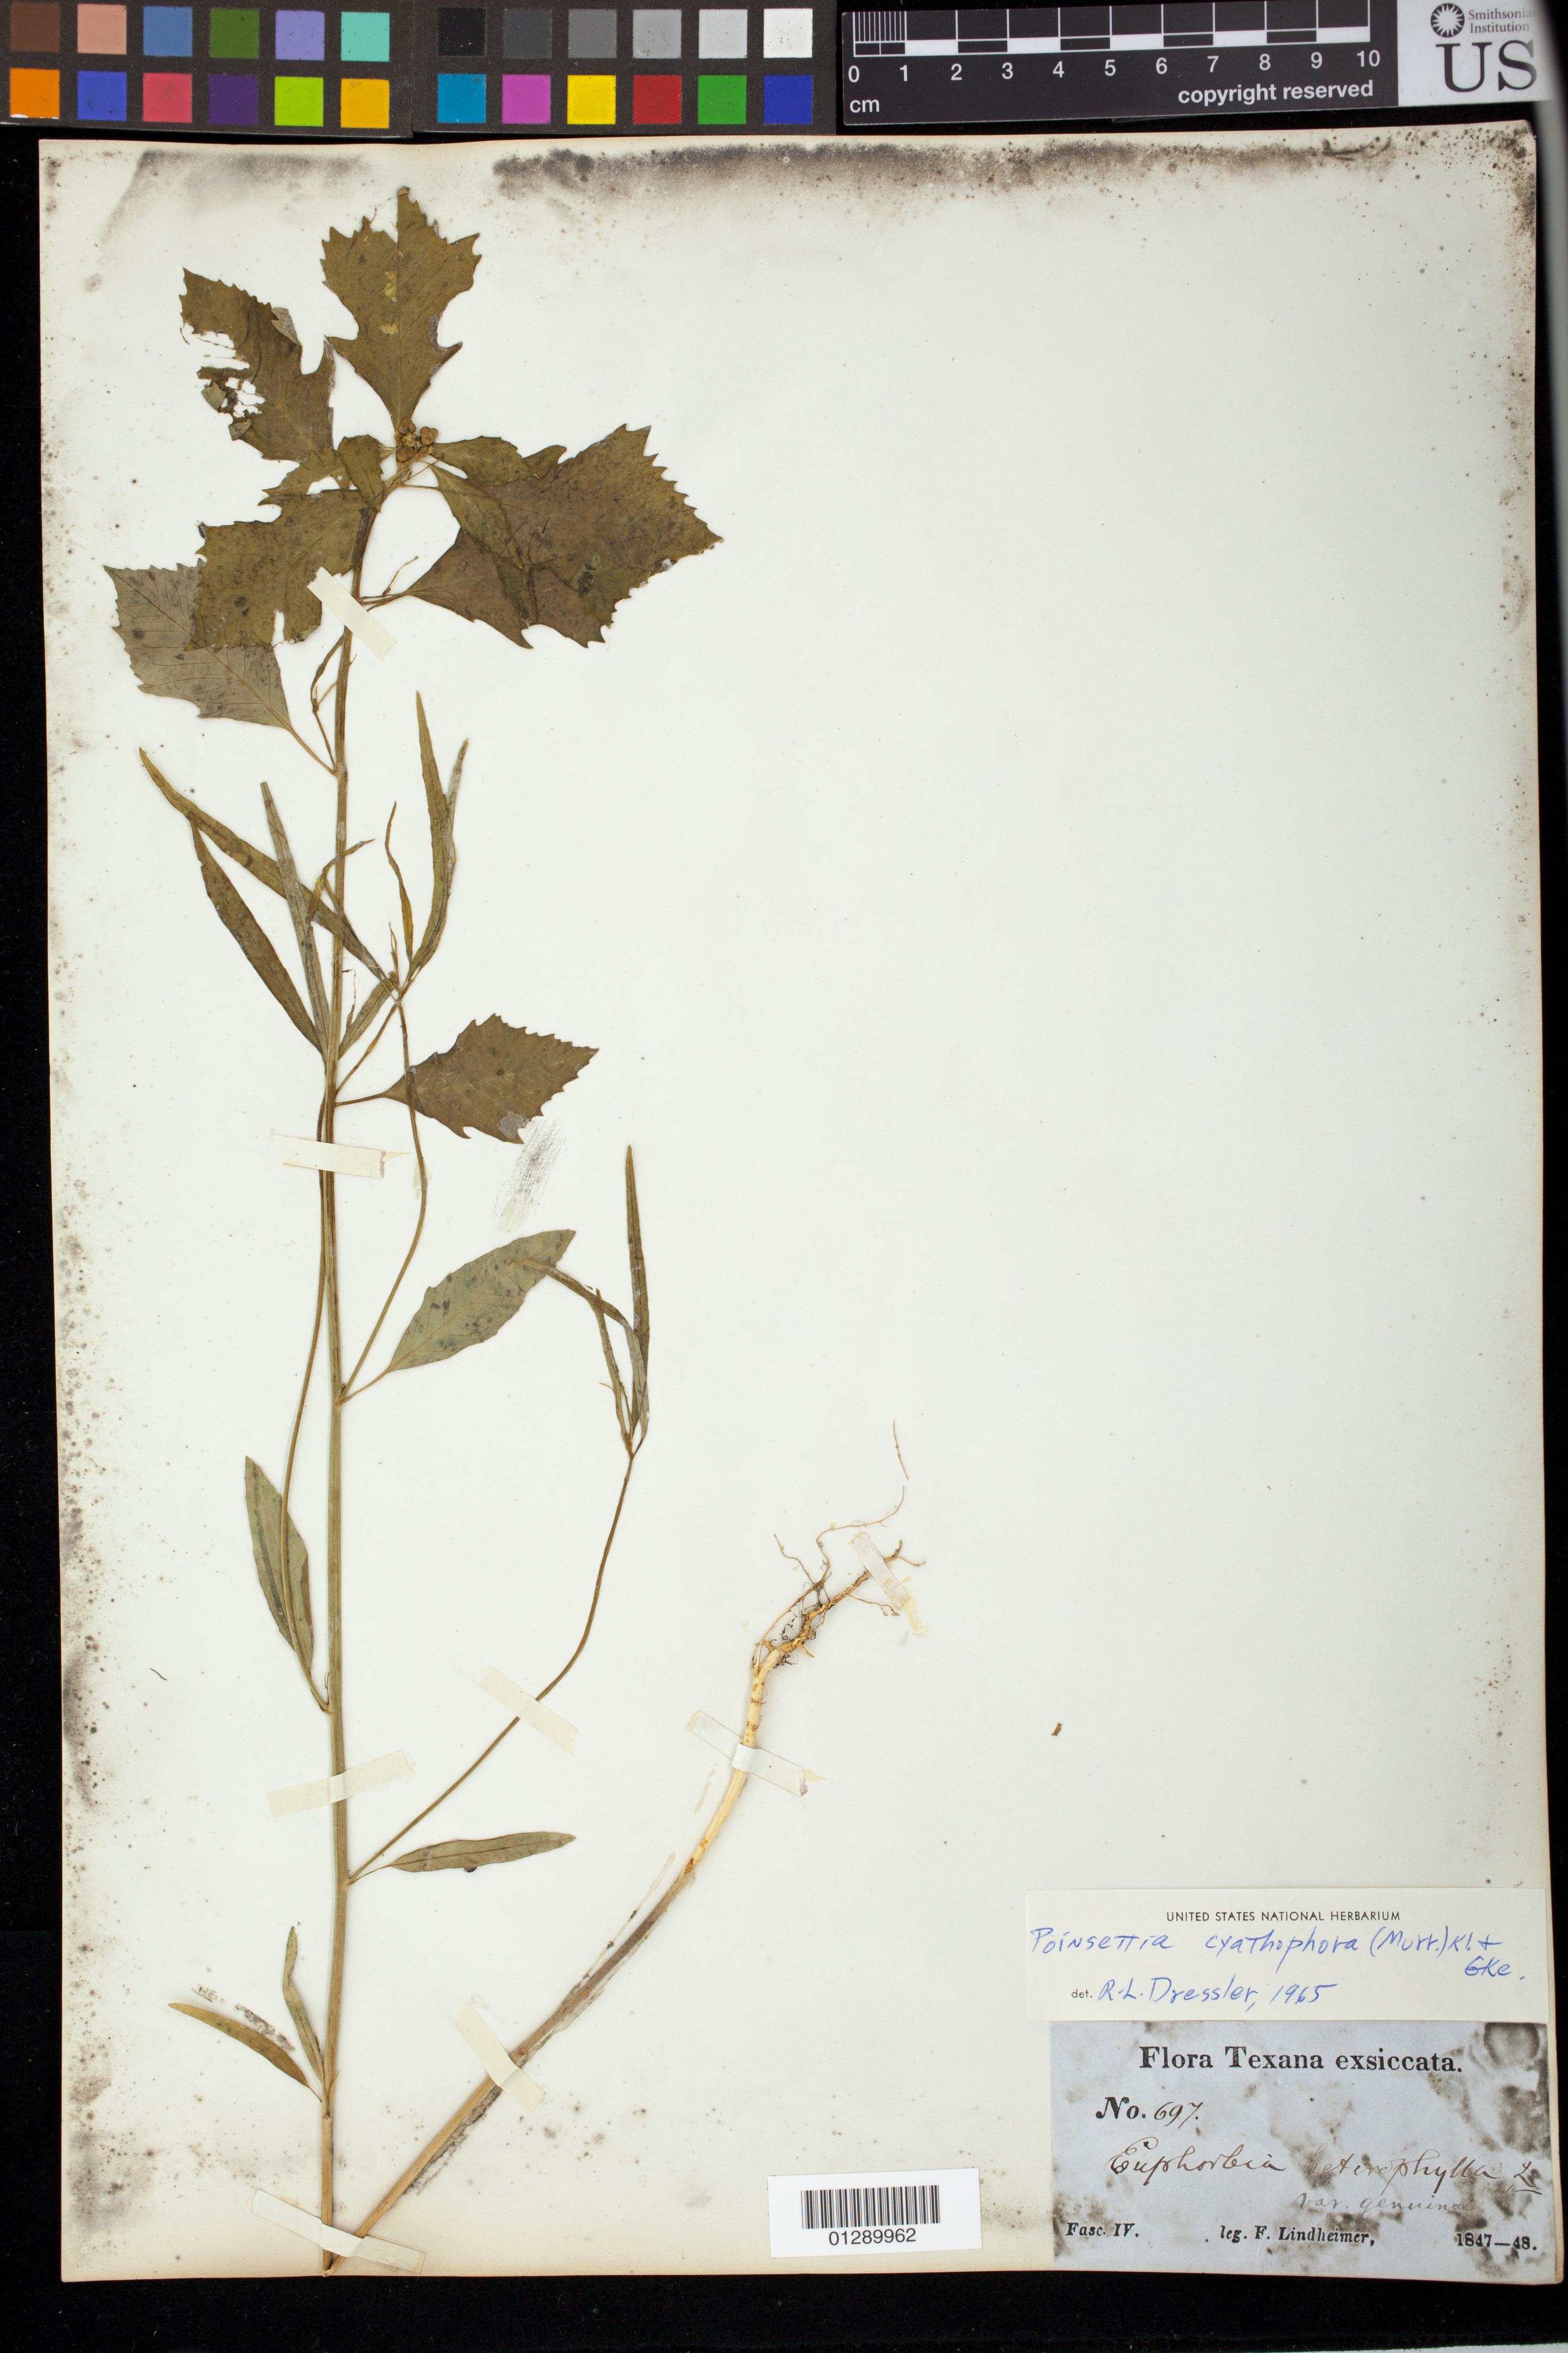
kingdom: Plantae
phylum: Tracheophyta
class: Magnoliopsida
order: Malpighiales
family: Euphorbiaceae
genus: Euphorbia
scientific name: Euphorbia heterophylla var. cyathophora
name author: (Murr.) Griseb.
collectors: F. Lindheimer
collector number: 697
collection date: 1847/1848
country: United States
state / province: Texas